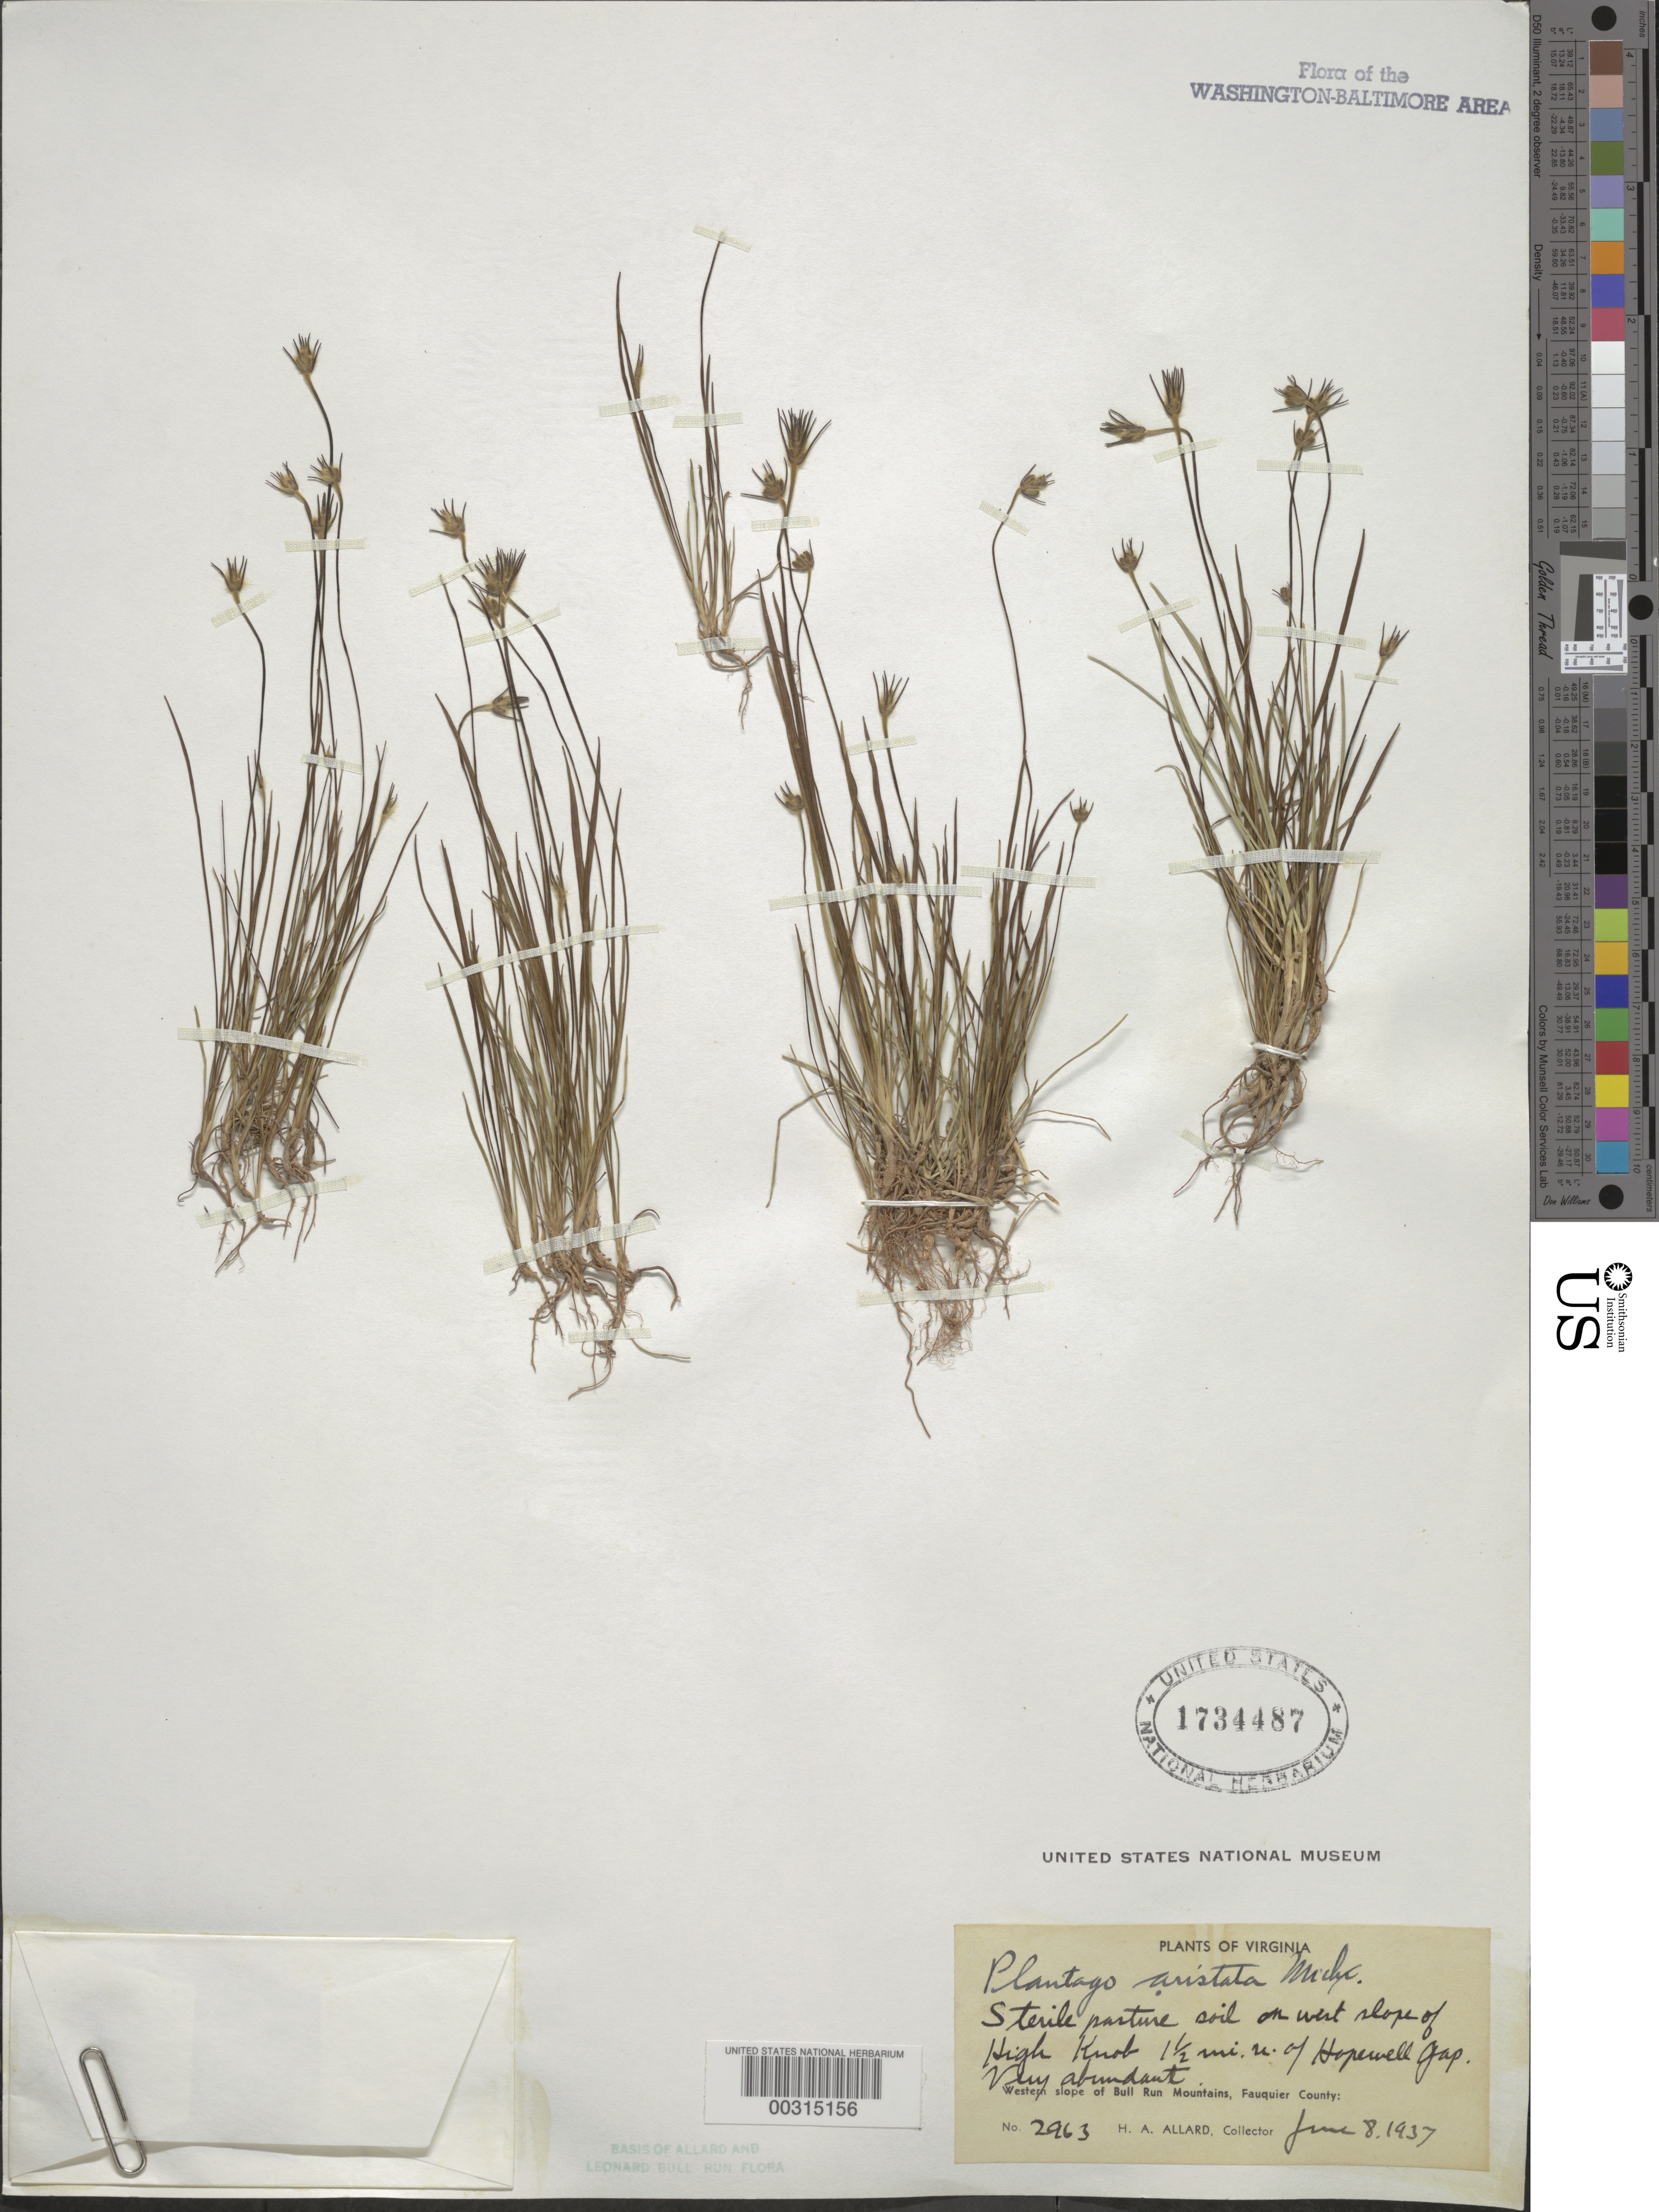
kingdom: Plantae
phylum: Tracheophyta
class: Magnoliopsida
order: Lamiales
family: Plantaginaceae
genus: Plantago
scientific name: Plantago aristata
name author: Michx.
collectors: H. A. Allard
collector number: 2963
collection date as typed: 08 Jun 1937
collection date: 1937-06-08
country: United States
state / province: Virginia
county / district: Fauquier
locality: High Knob N of Hopewell Gap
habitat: Sterile pasture soil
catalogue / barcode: US 1734487